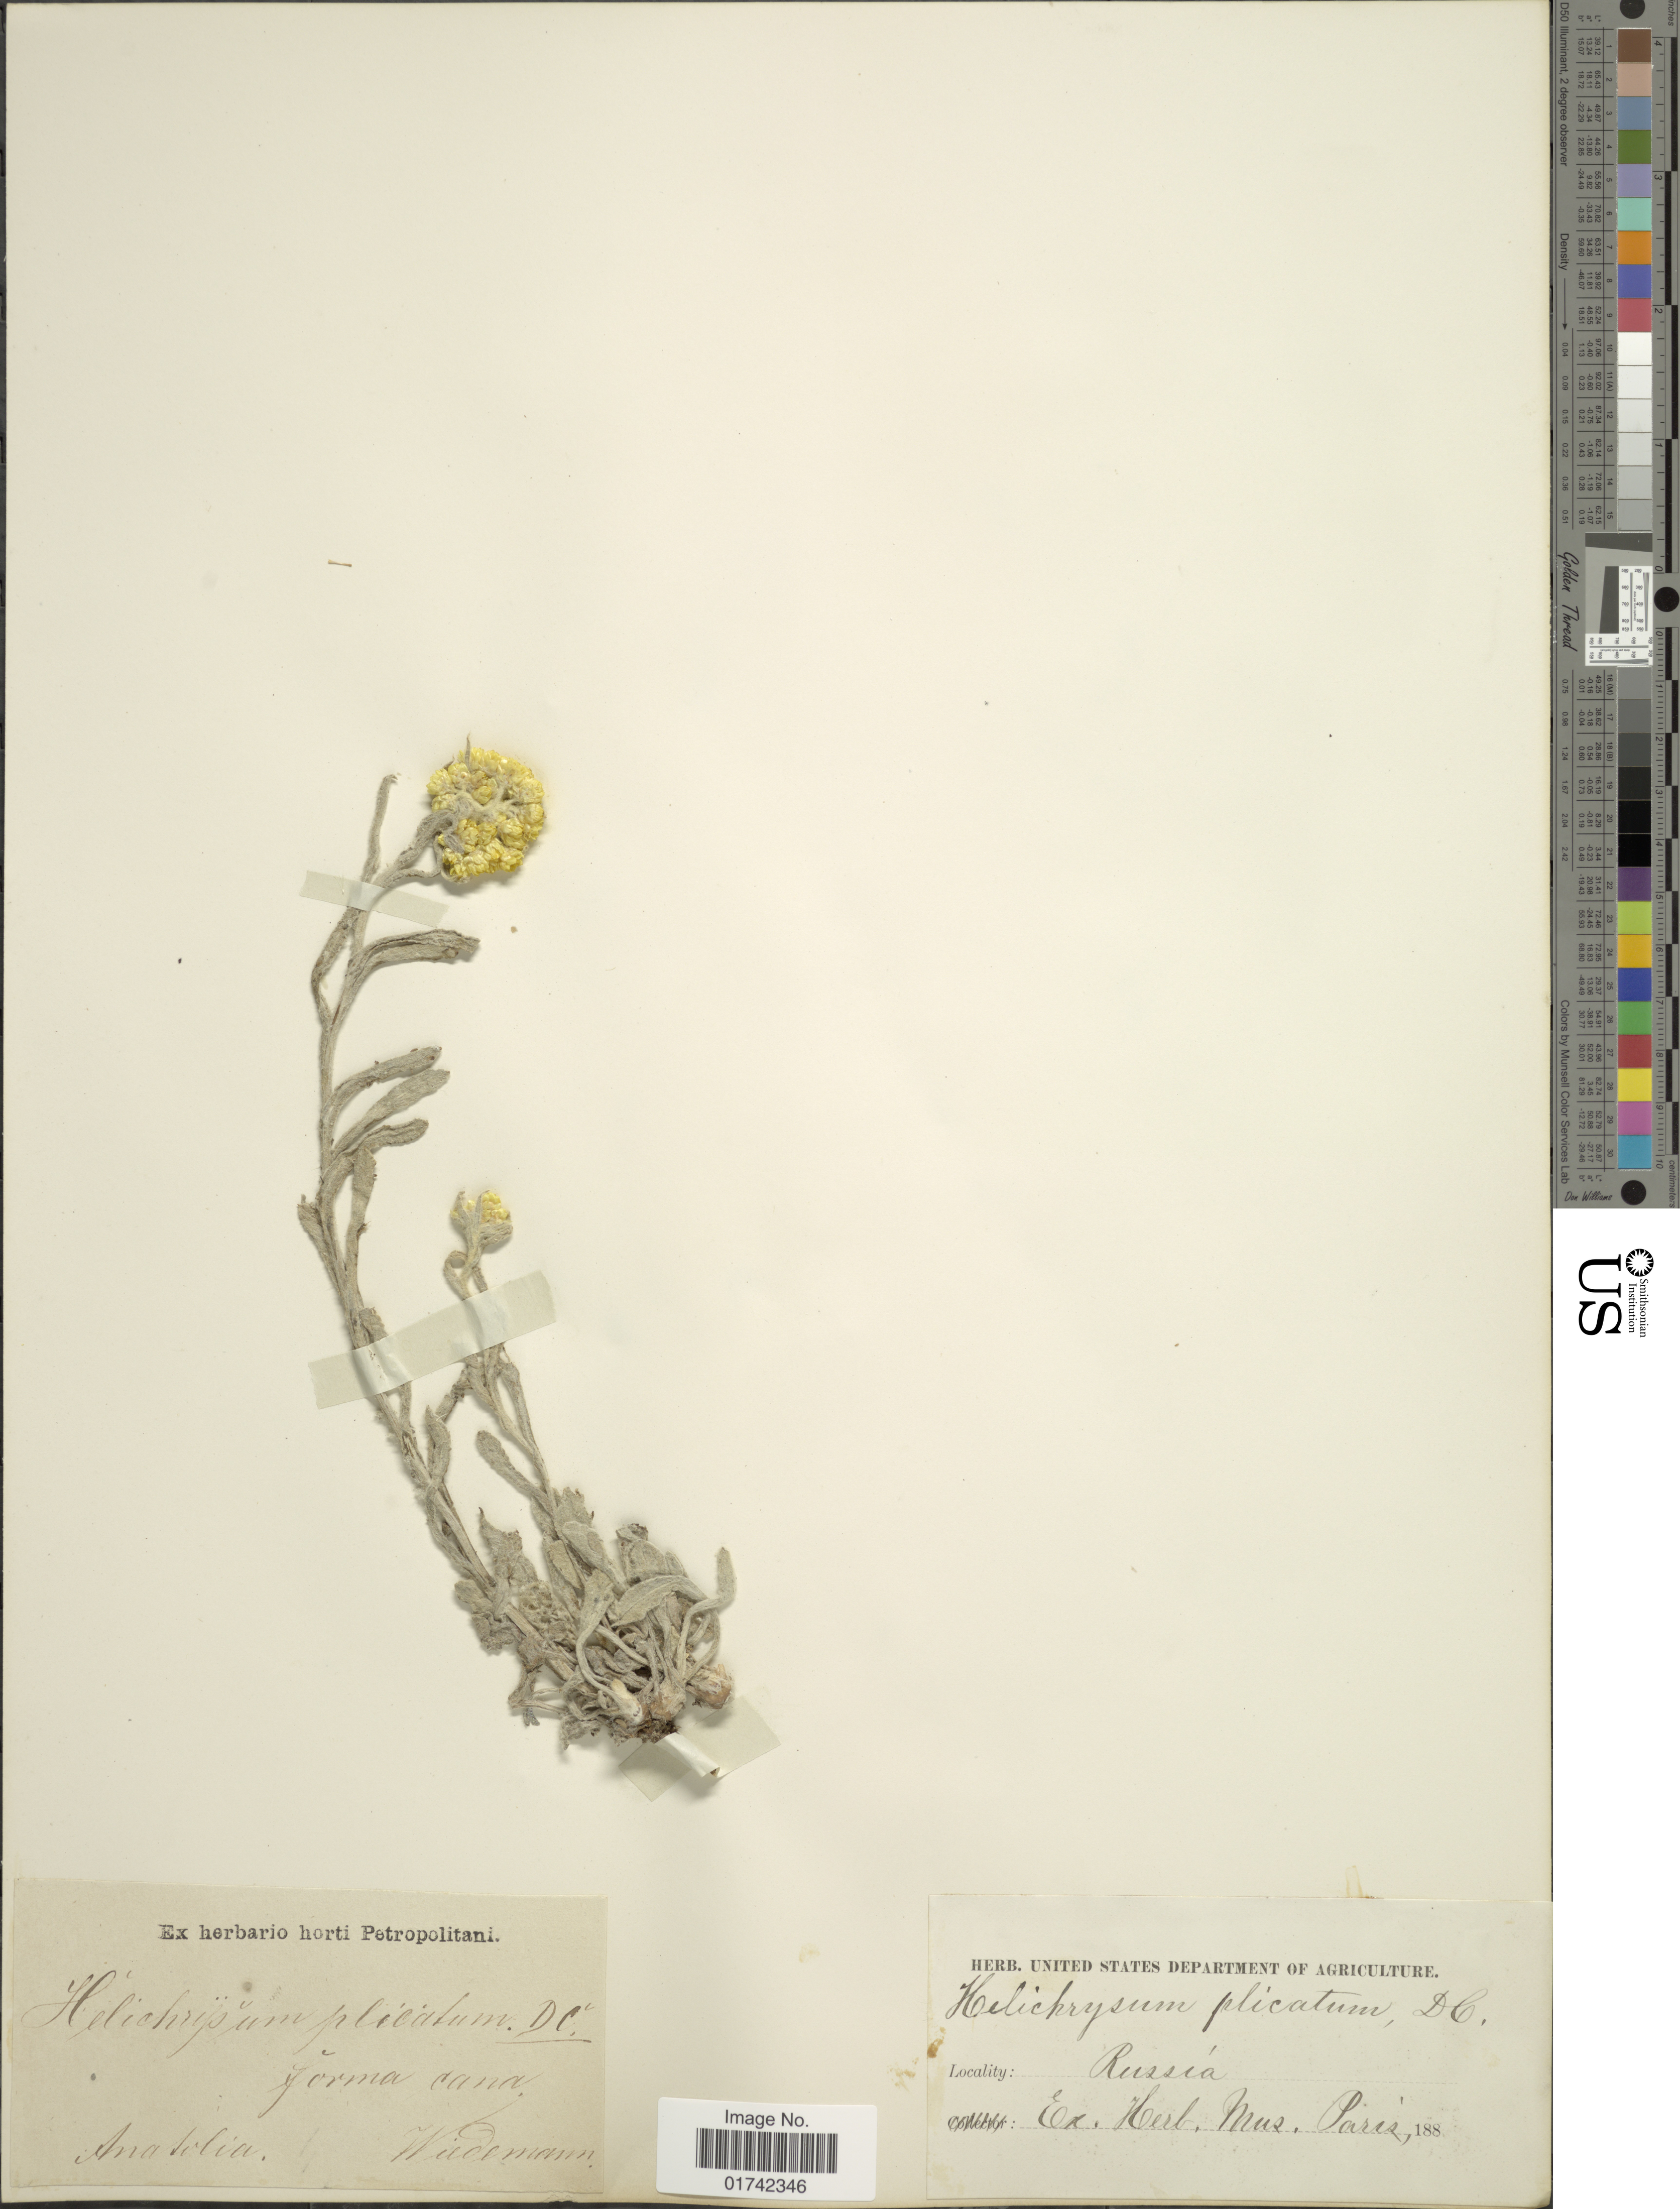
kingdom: Plantae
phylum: Tracheophyta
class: Magnoliopsida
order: Asterales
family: Asteraceae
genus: Helichrysum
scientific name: Helichrysum plicatum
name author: DC.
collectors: -. Wiedermann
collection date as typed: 188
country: Russian Federation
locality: Anatolia, "Russia" [probably Turkey]